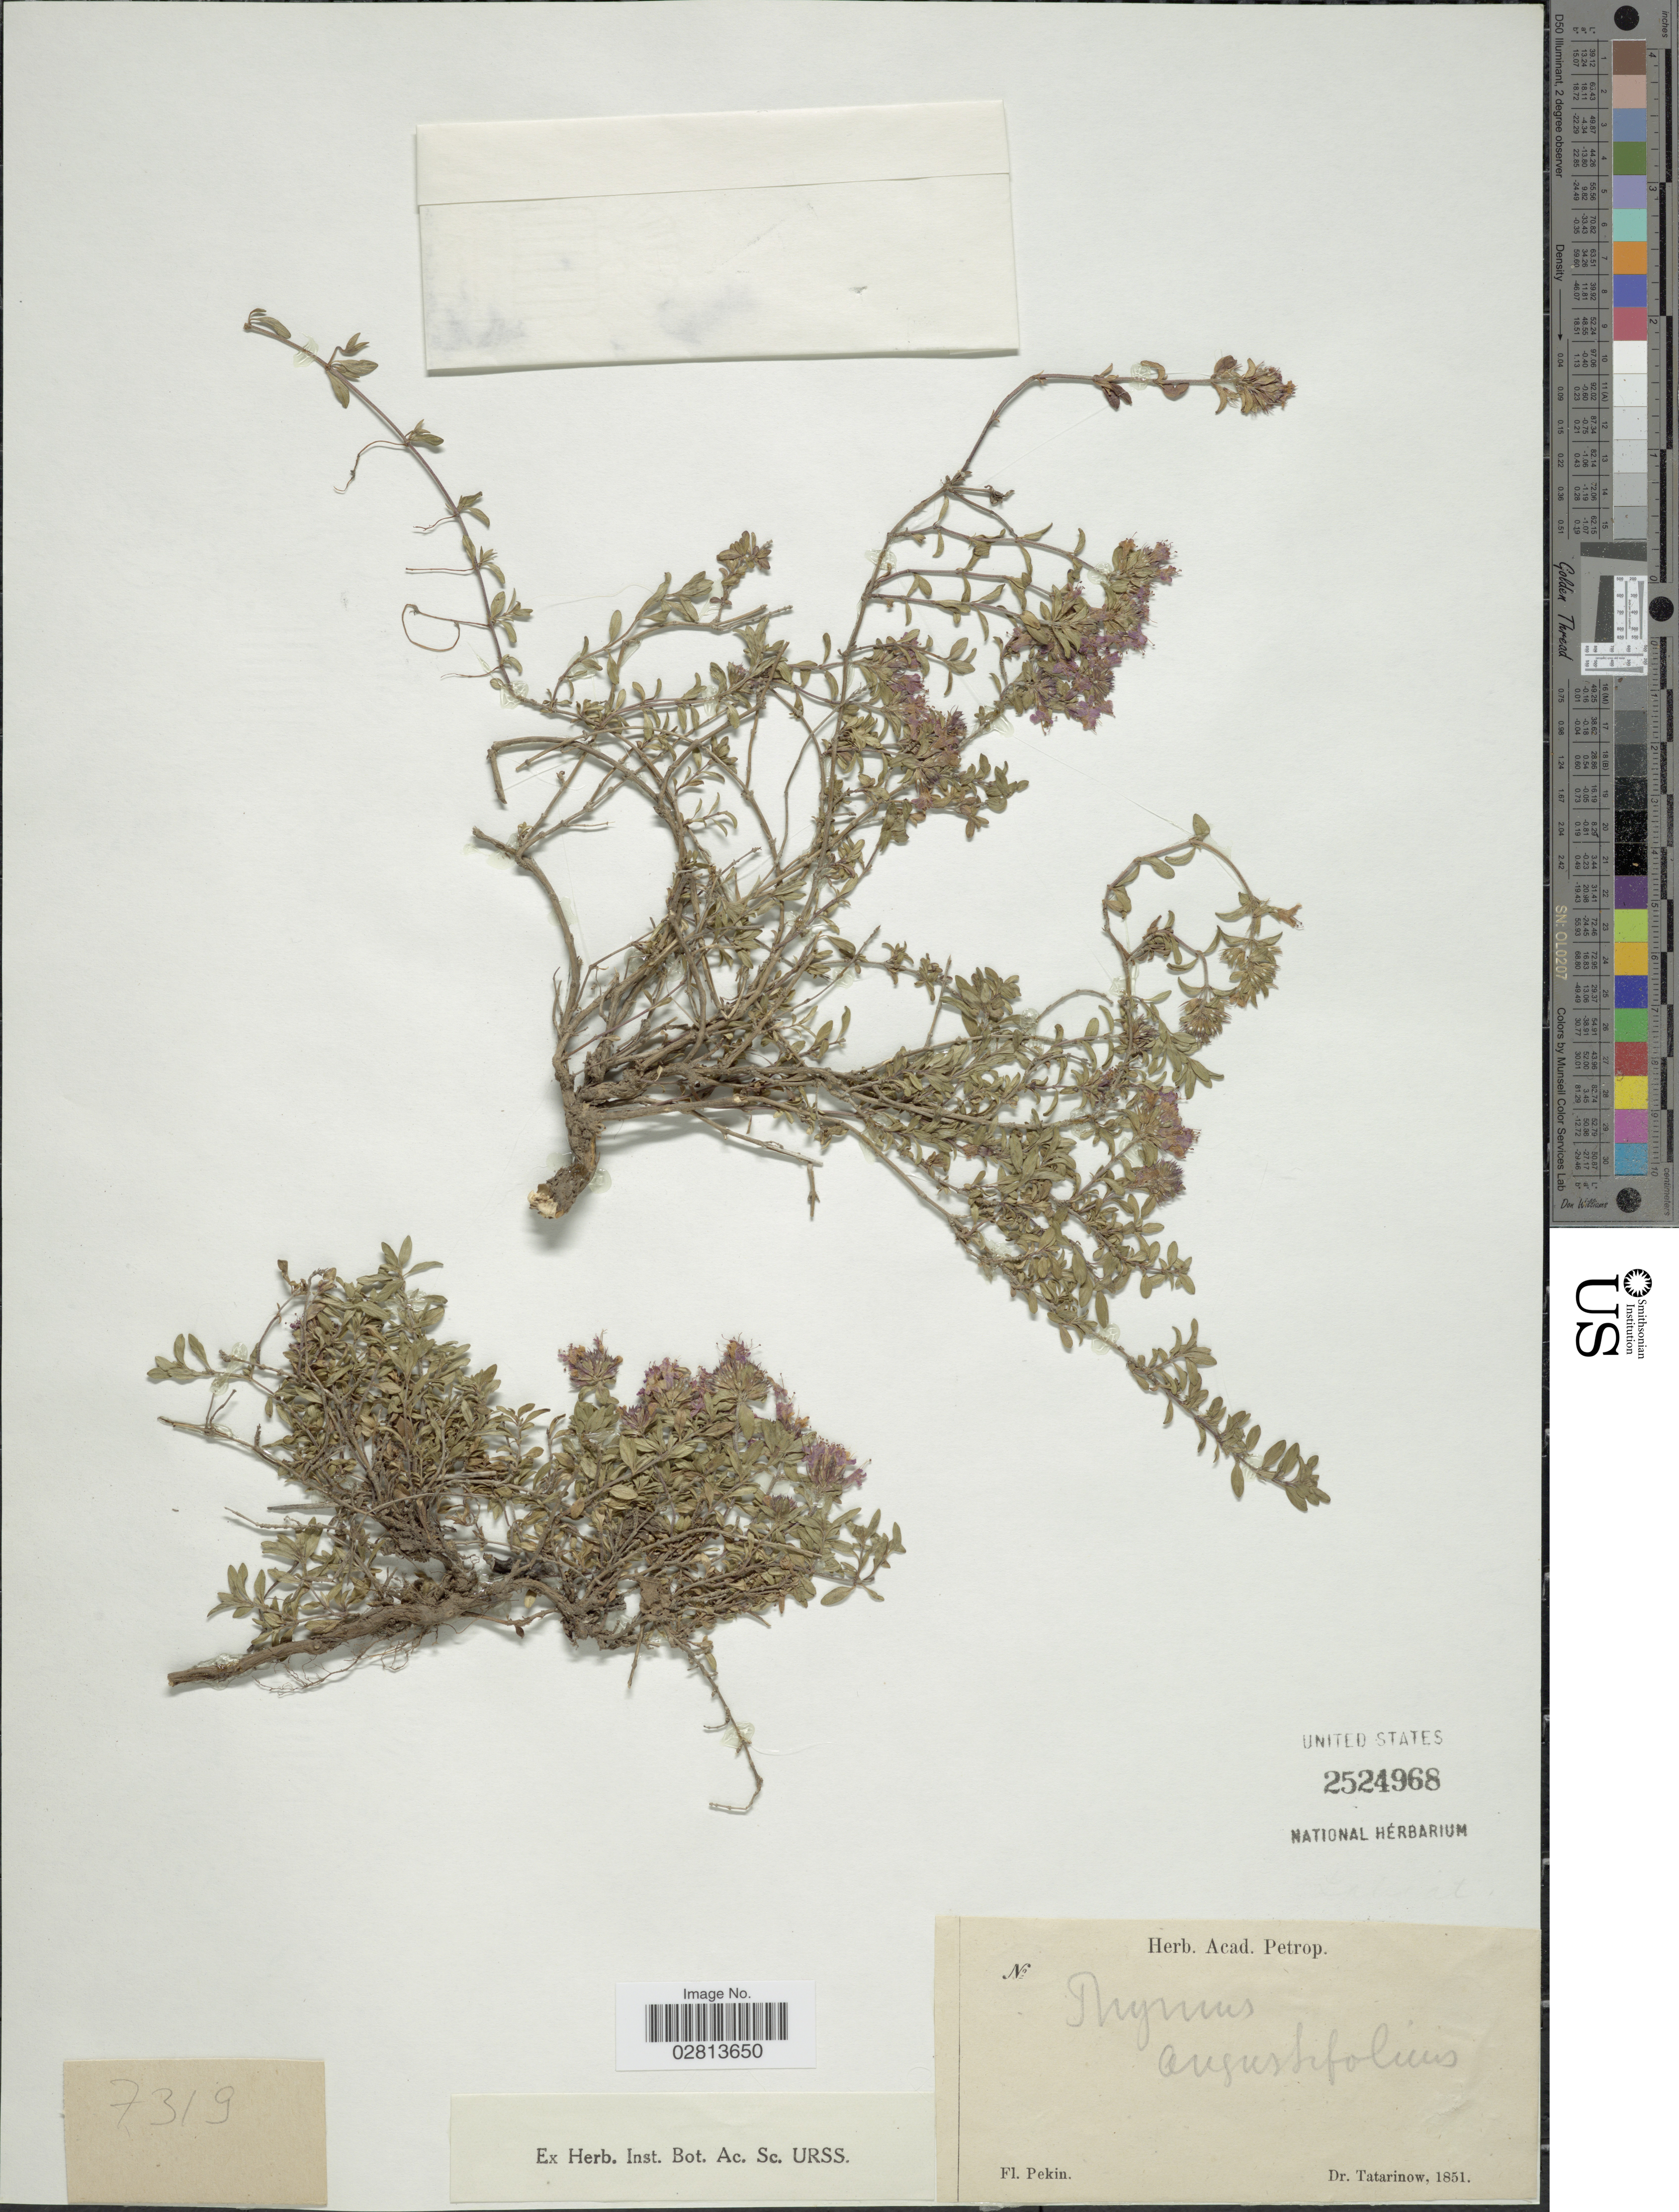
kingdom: Plantae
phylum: Tracheophyta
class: Magnoliopsida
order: Lamiales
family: Lamiaceae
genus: Thymus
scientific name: Thymus angustifolius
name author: Pers.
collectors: -. Tatarinow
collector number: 7319?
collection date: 1851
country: China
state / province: Beijing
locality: Fl. Pekin.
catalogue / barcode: US 2524968